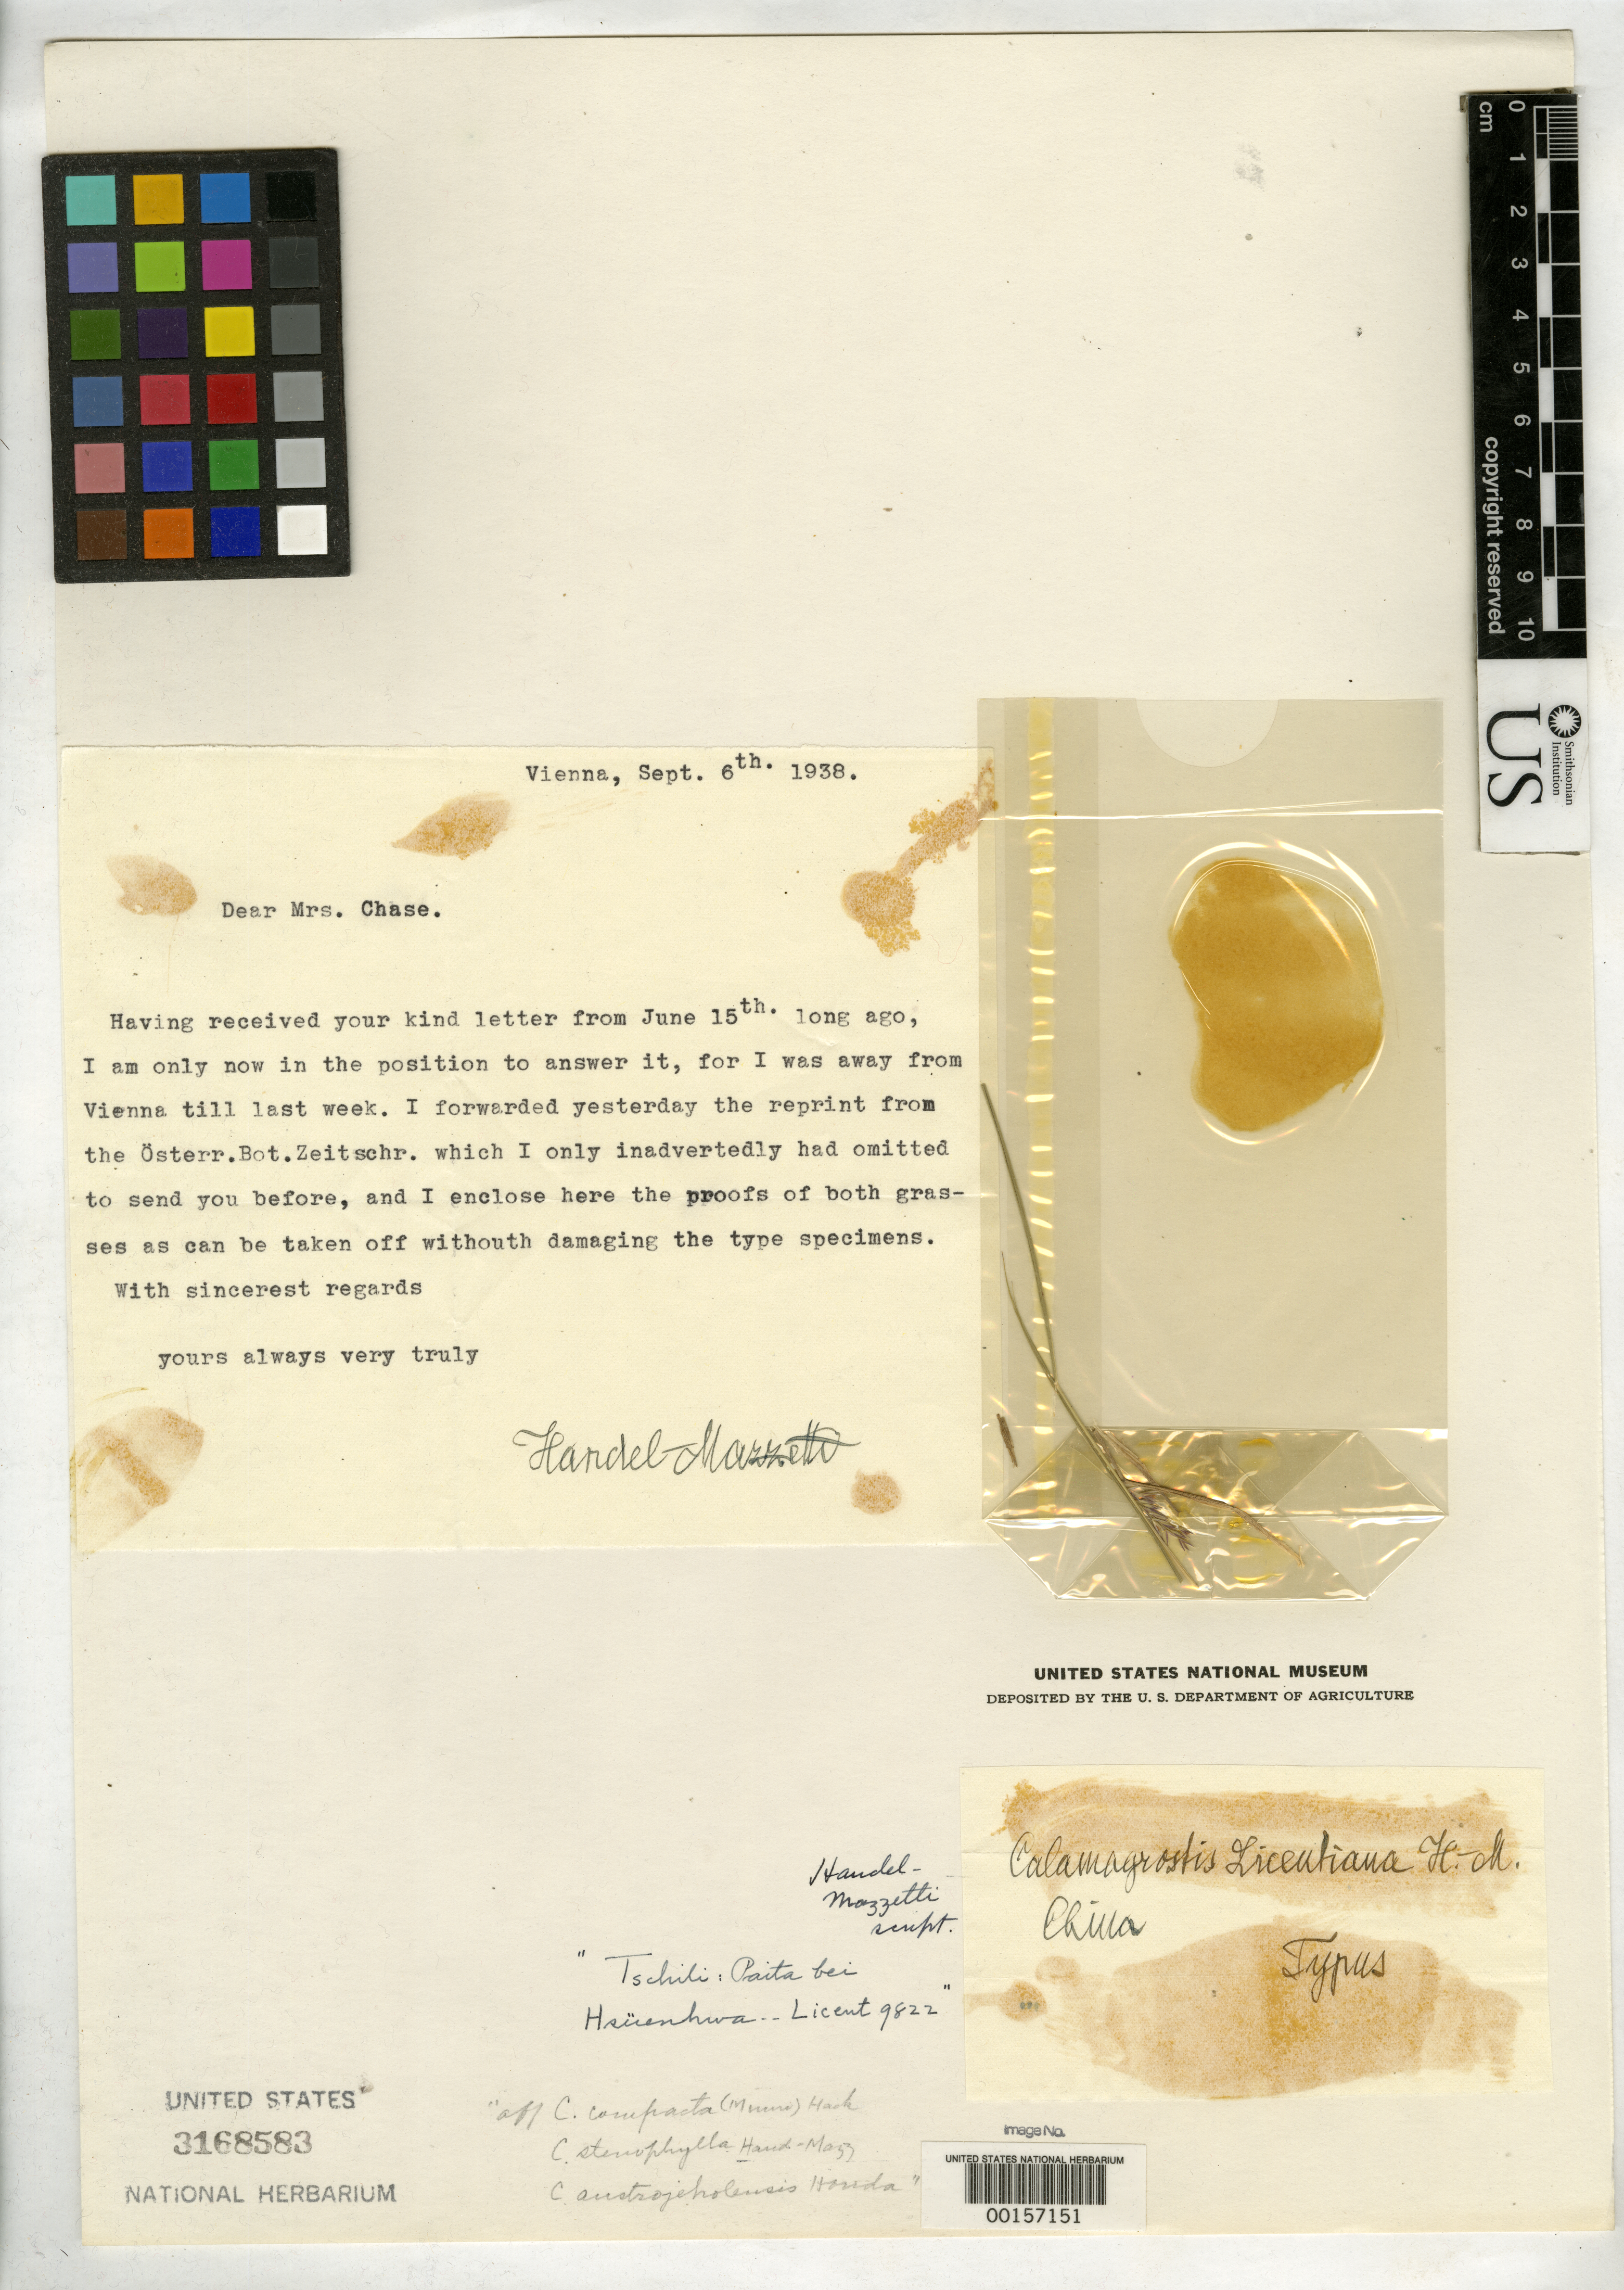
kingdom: Plantae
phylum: Tracheophyta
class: Liliopsida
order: Poales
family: Poaceae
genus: Calamagrostis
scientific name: Calamagrostis licentiana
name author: Hand.-Mazz.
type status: Type Fragment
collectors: É. Licent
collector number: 9822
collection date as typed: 12 --- 1930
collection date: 1930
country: China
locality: Paita bei Hsuenhwa.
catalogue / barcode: US 3168583